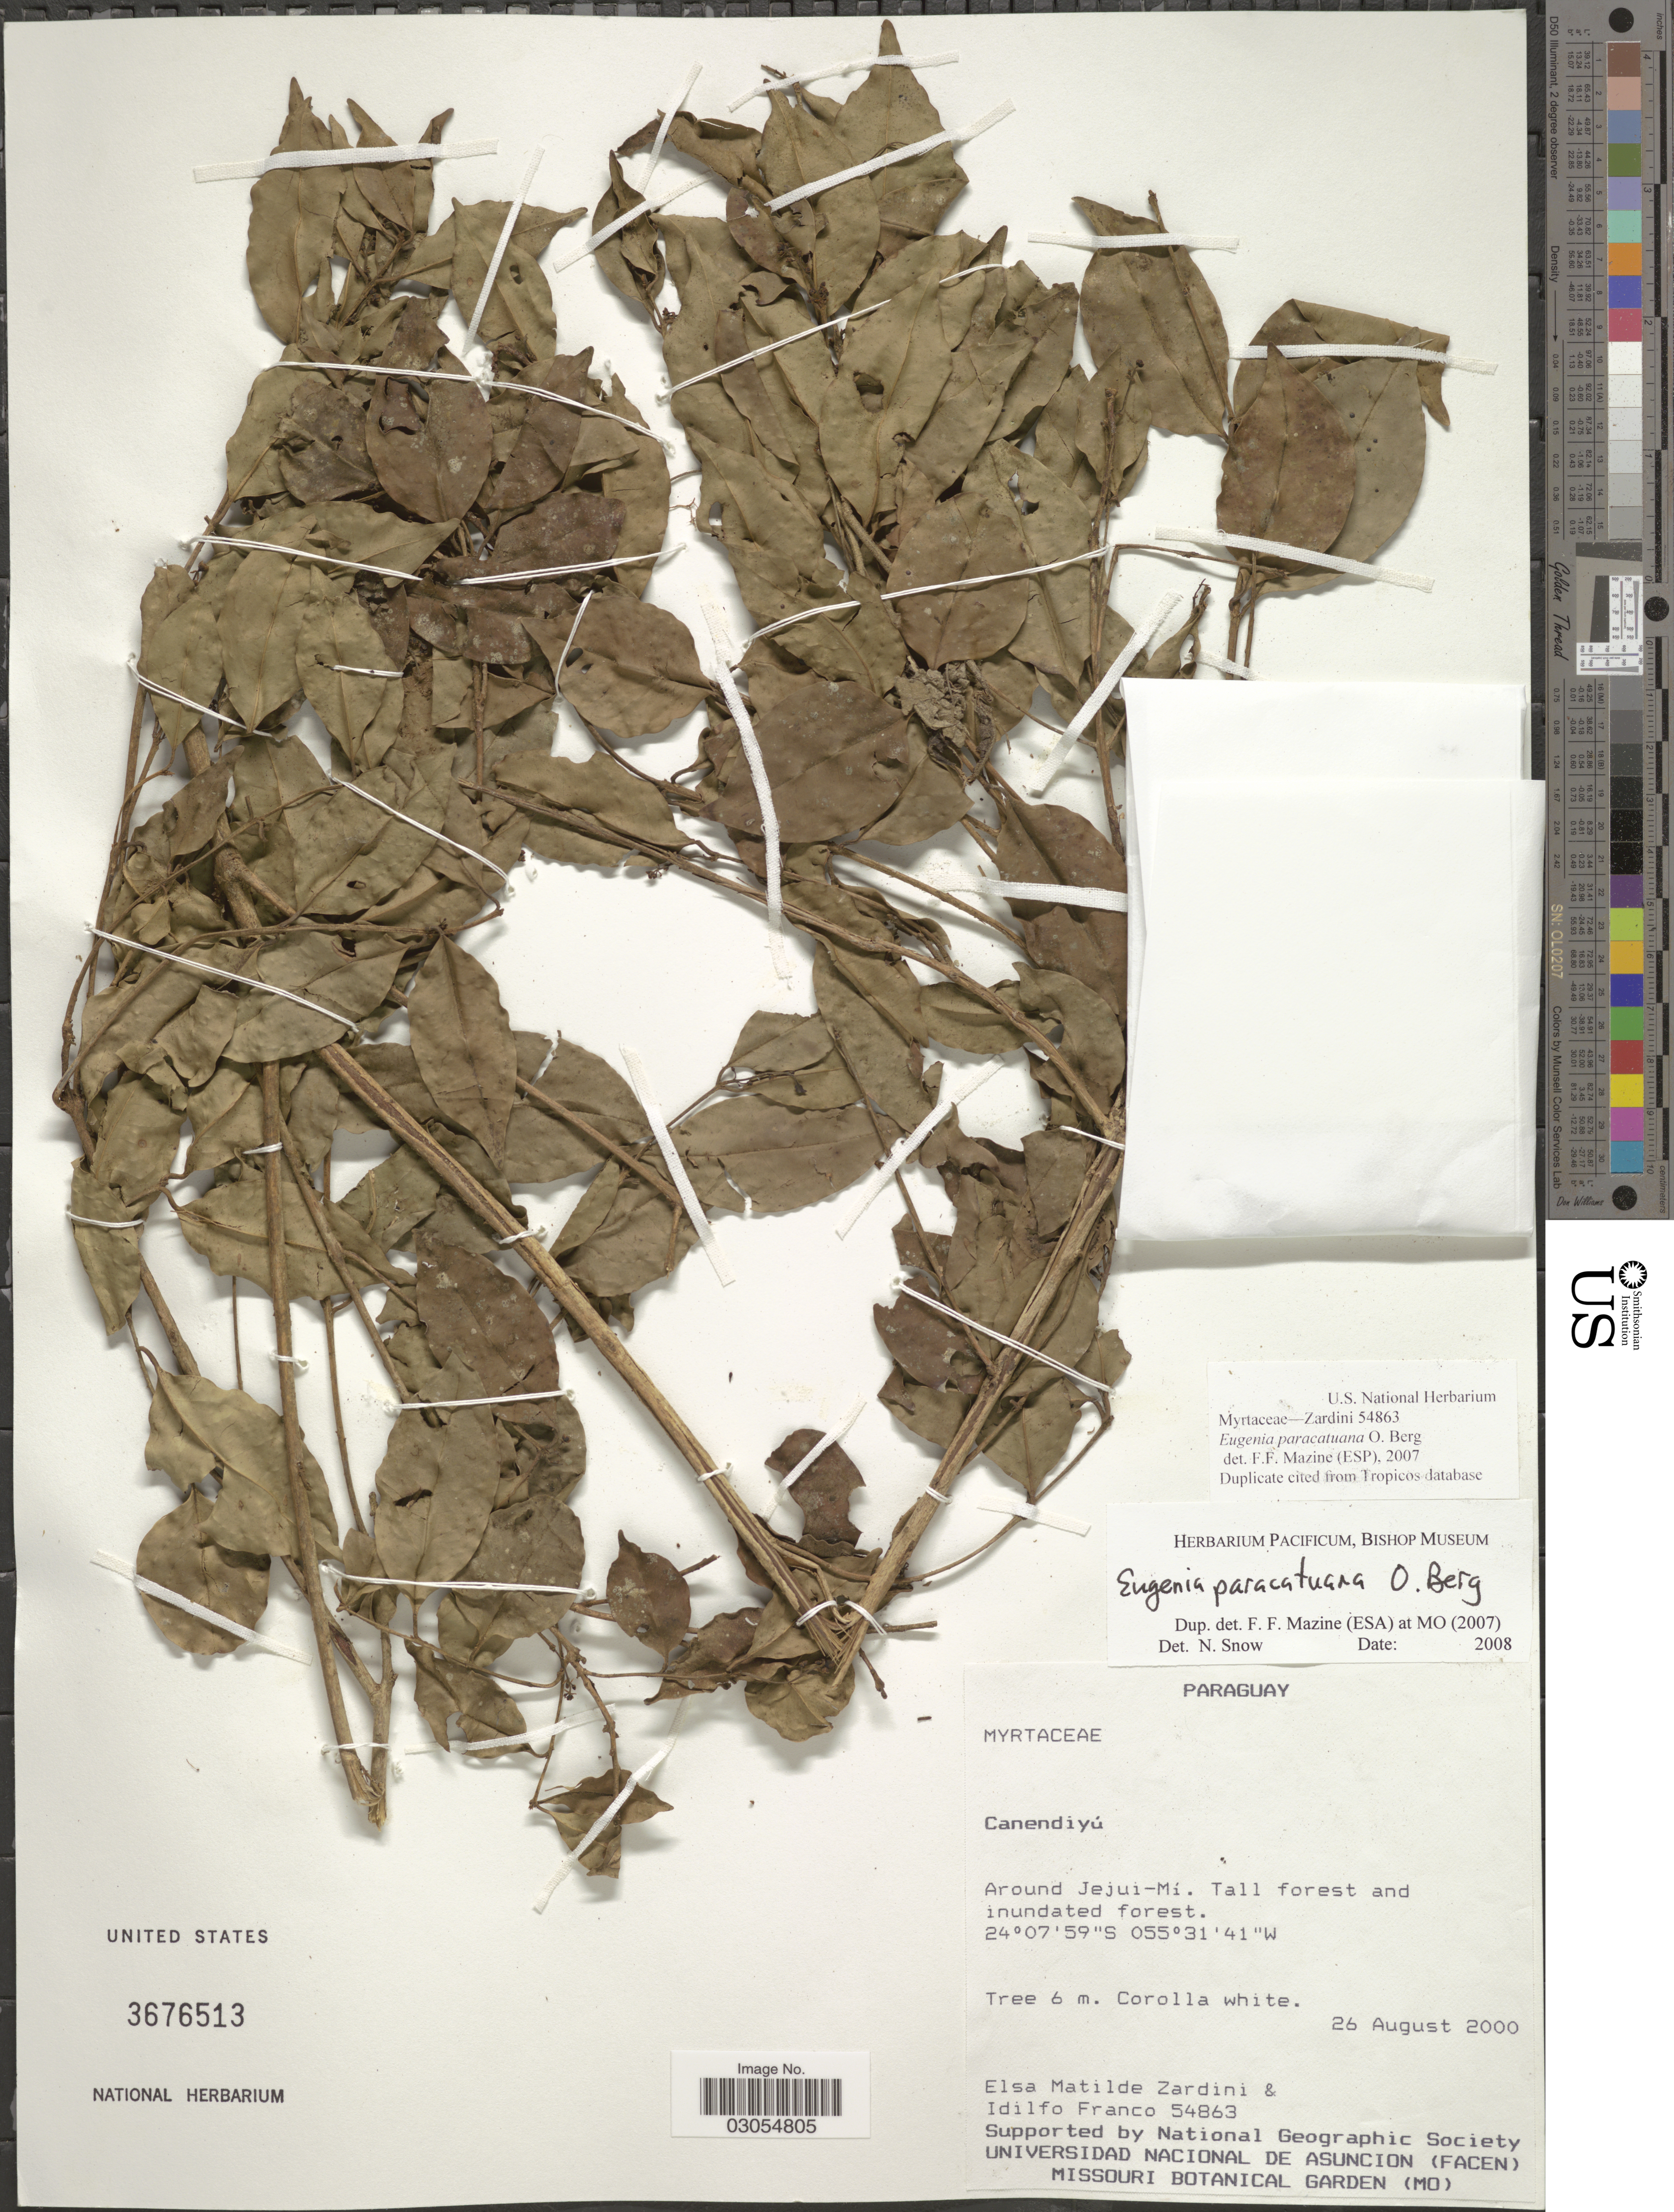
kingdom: Plantae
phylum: Tracheophyta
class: Magnoliopsida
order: Myrtales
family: Myrtaceae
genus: Eugenia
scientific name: Eugenia paracatuana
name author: O. Berg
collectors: E. M. Zardini & I. S. Franco M.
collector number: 54863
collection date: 2000-08-26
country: Paraguay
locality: Canendiyú. Around Jejui-Mí.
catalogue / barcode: US 3676513